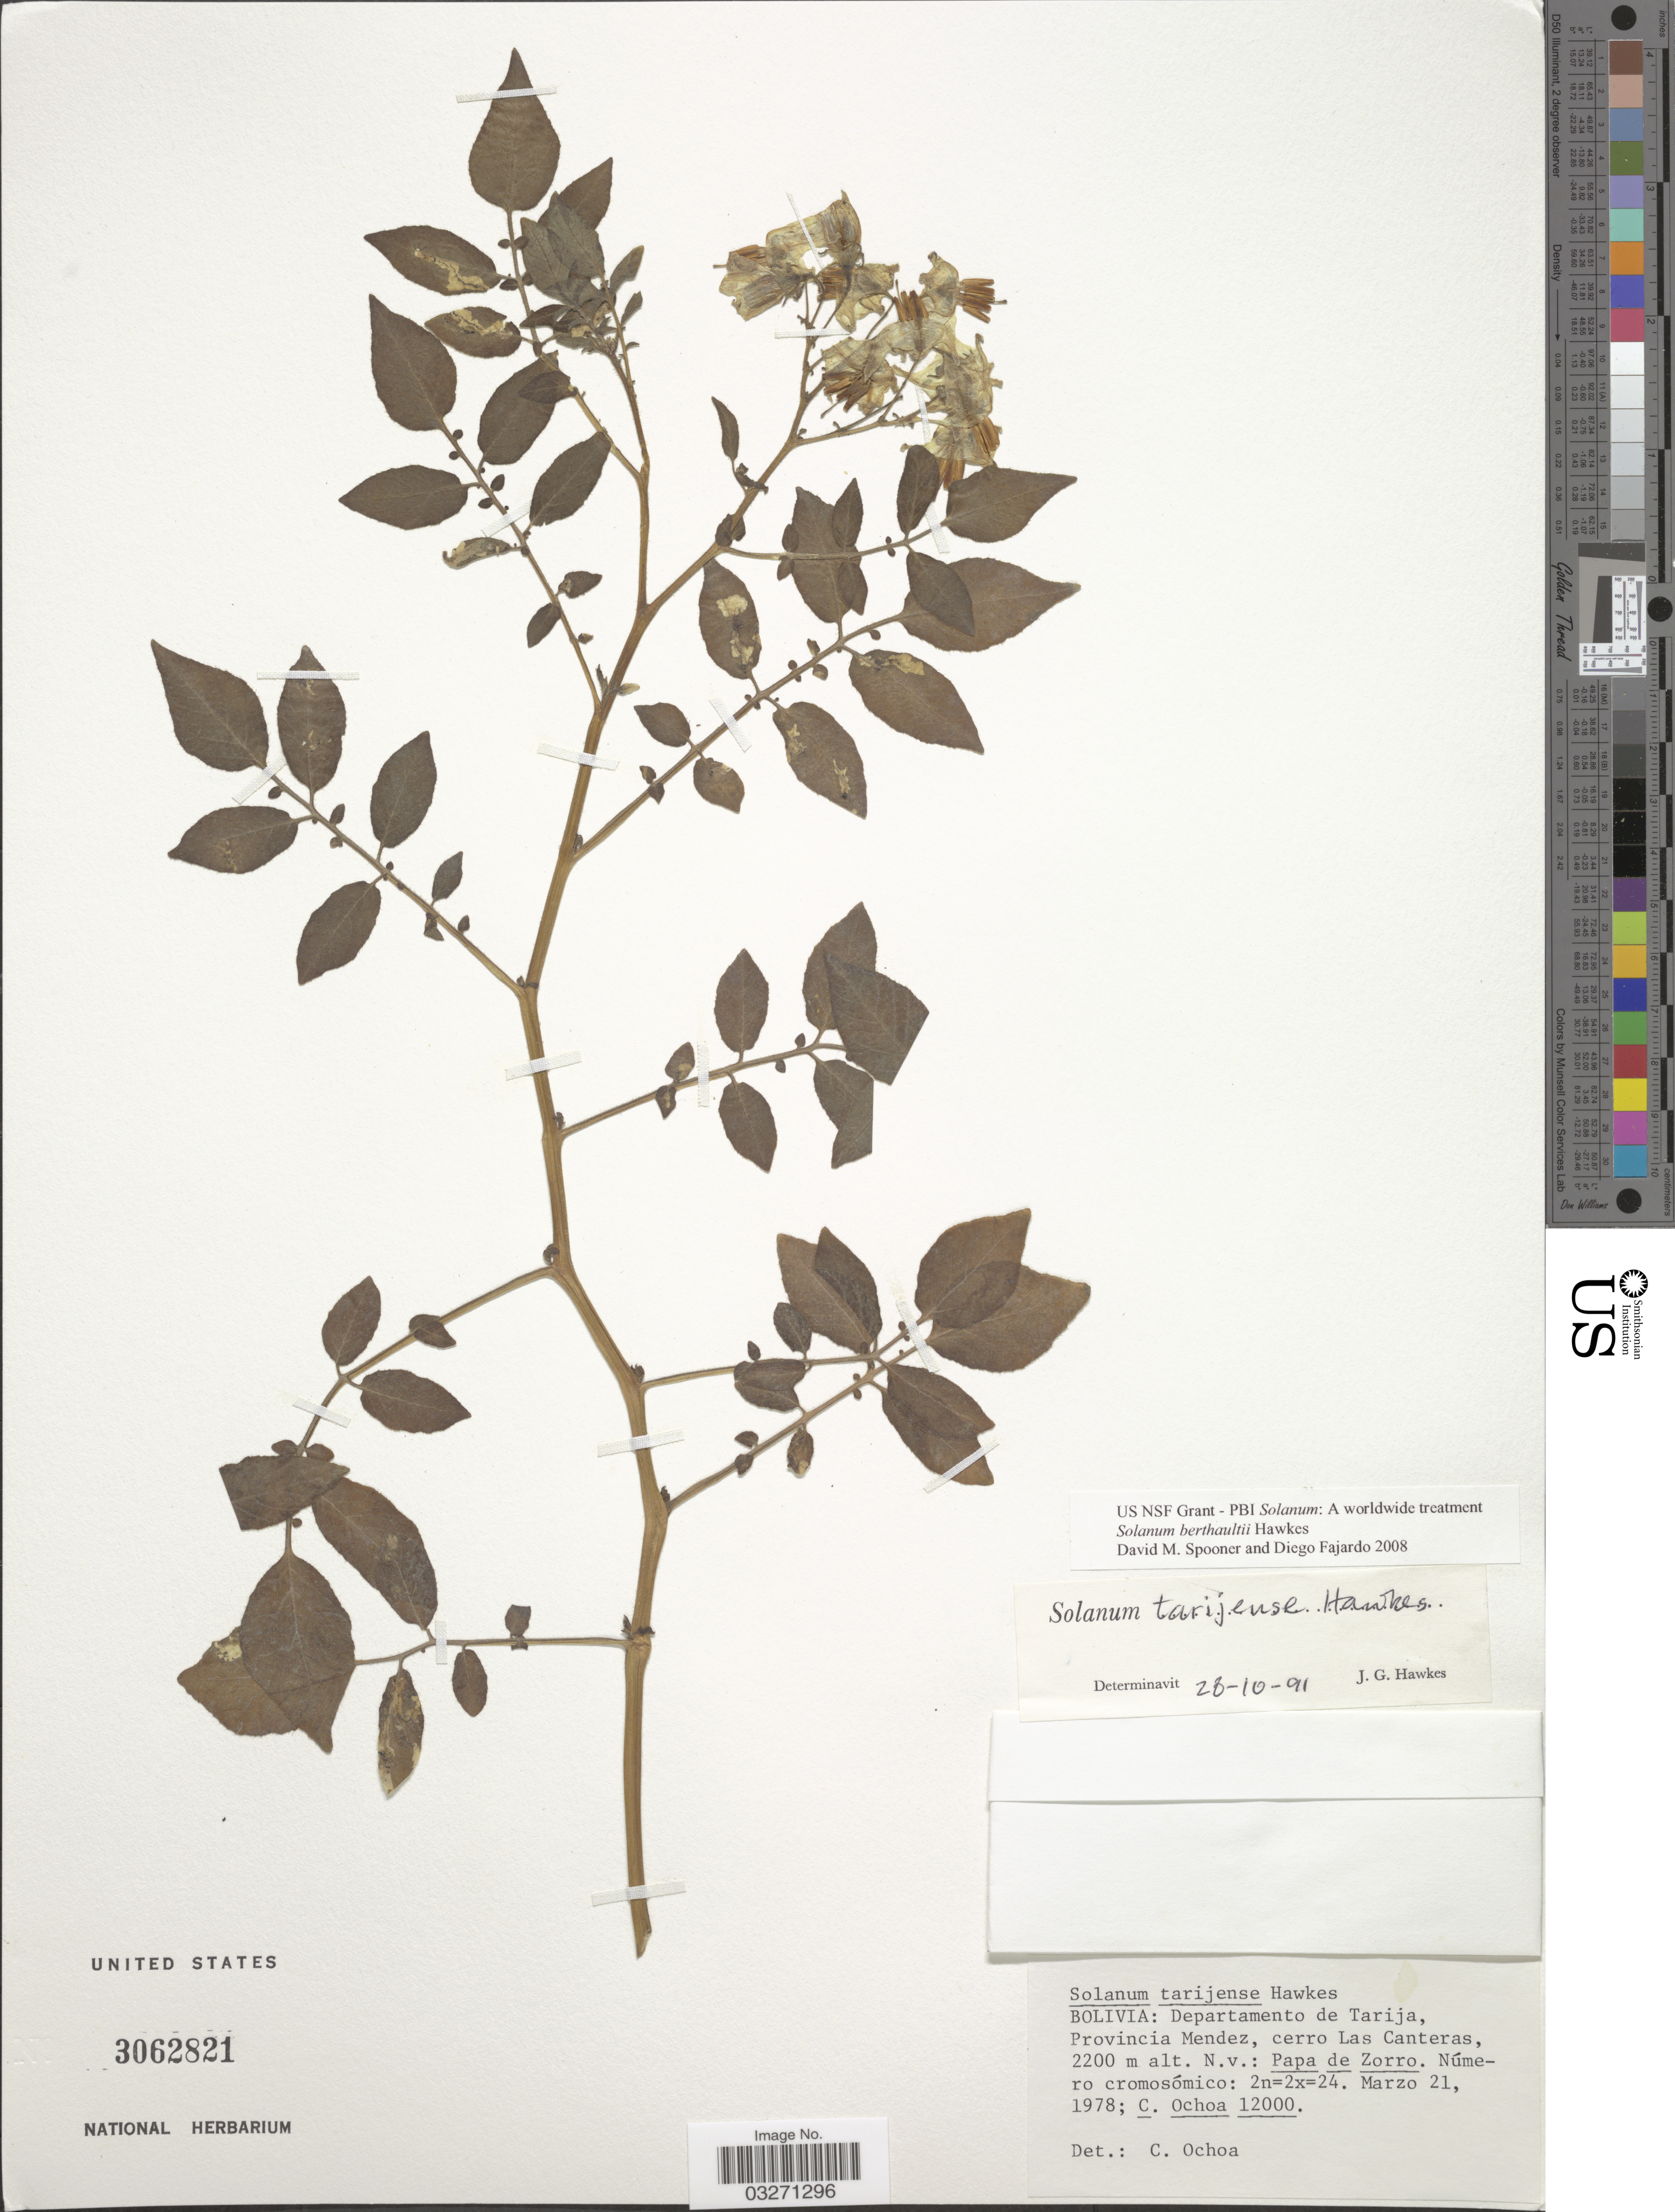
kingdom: Plantae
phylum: Tracheophyta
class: Magnoliopsida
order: Solanales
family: Solanaceae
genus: Solanum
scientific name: Solanum berthaultii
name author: Hawkes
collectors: C. Ochoa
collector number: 12000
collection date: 1978-03-21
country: Bolivia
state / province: Tarija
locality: Departamento de Tarija, Provincía Mendez, cerro Las Canteras.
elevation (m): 2200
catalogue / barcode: US 3062821